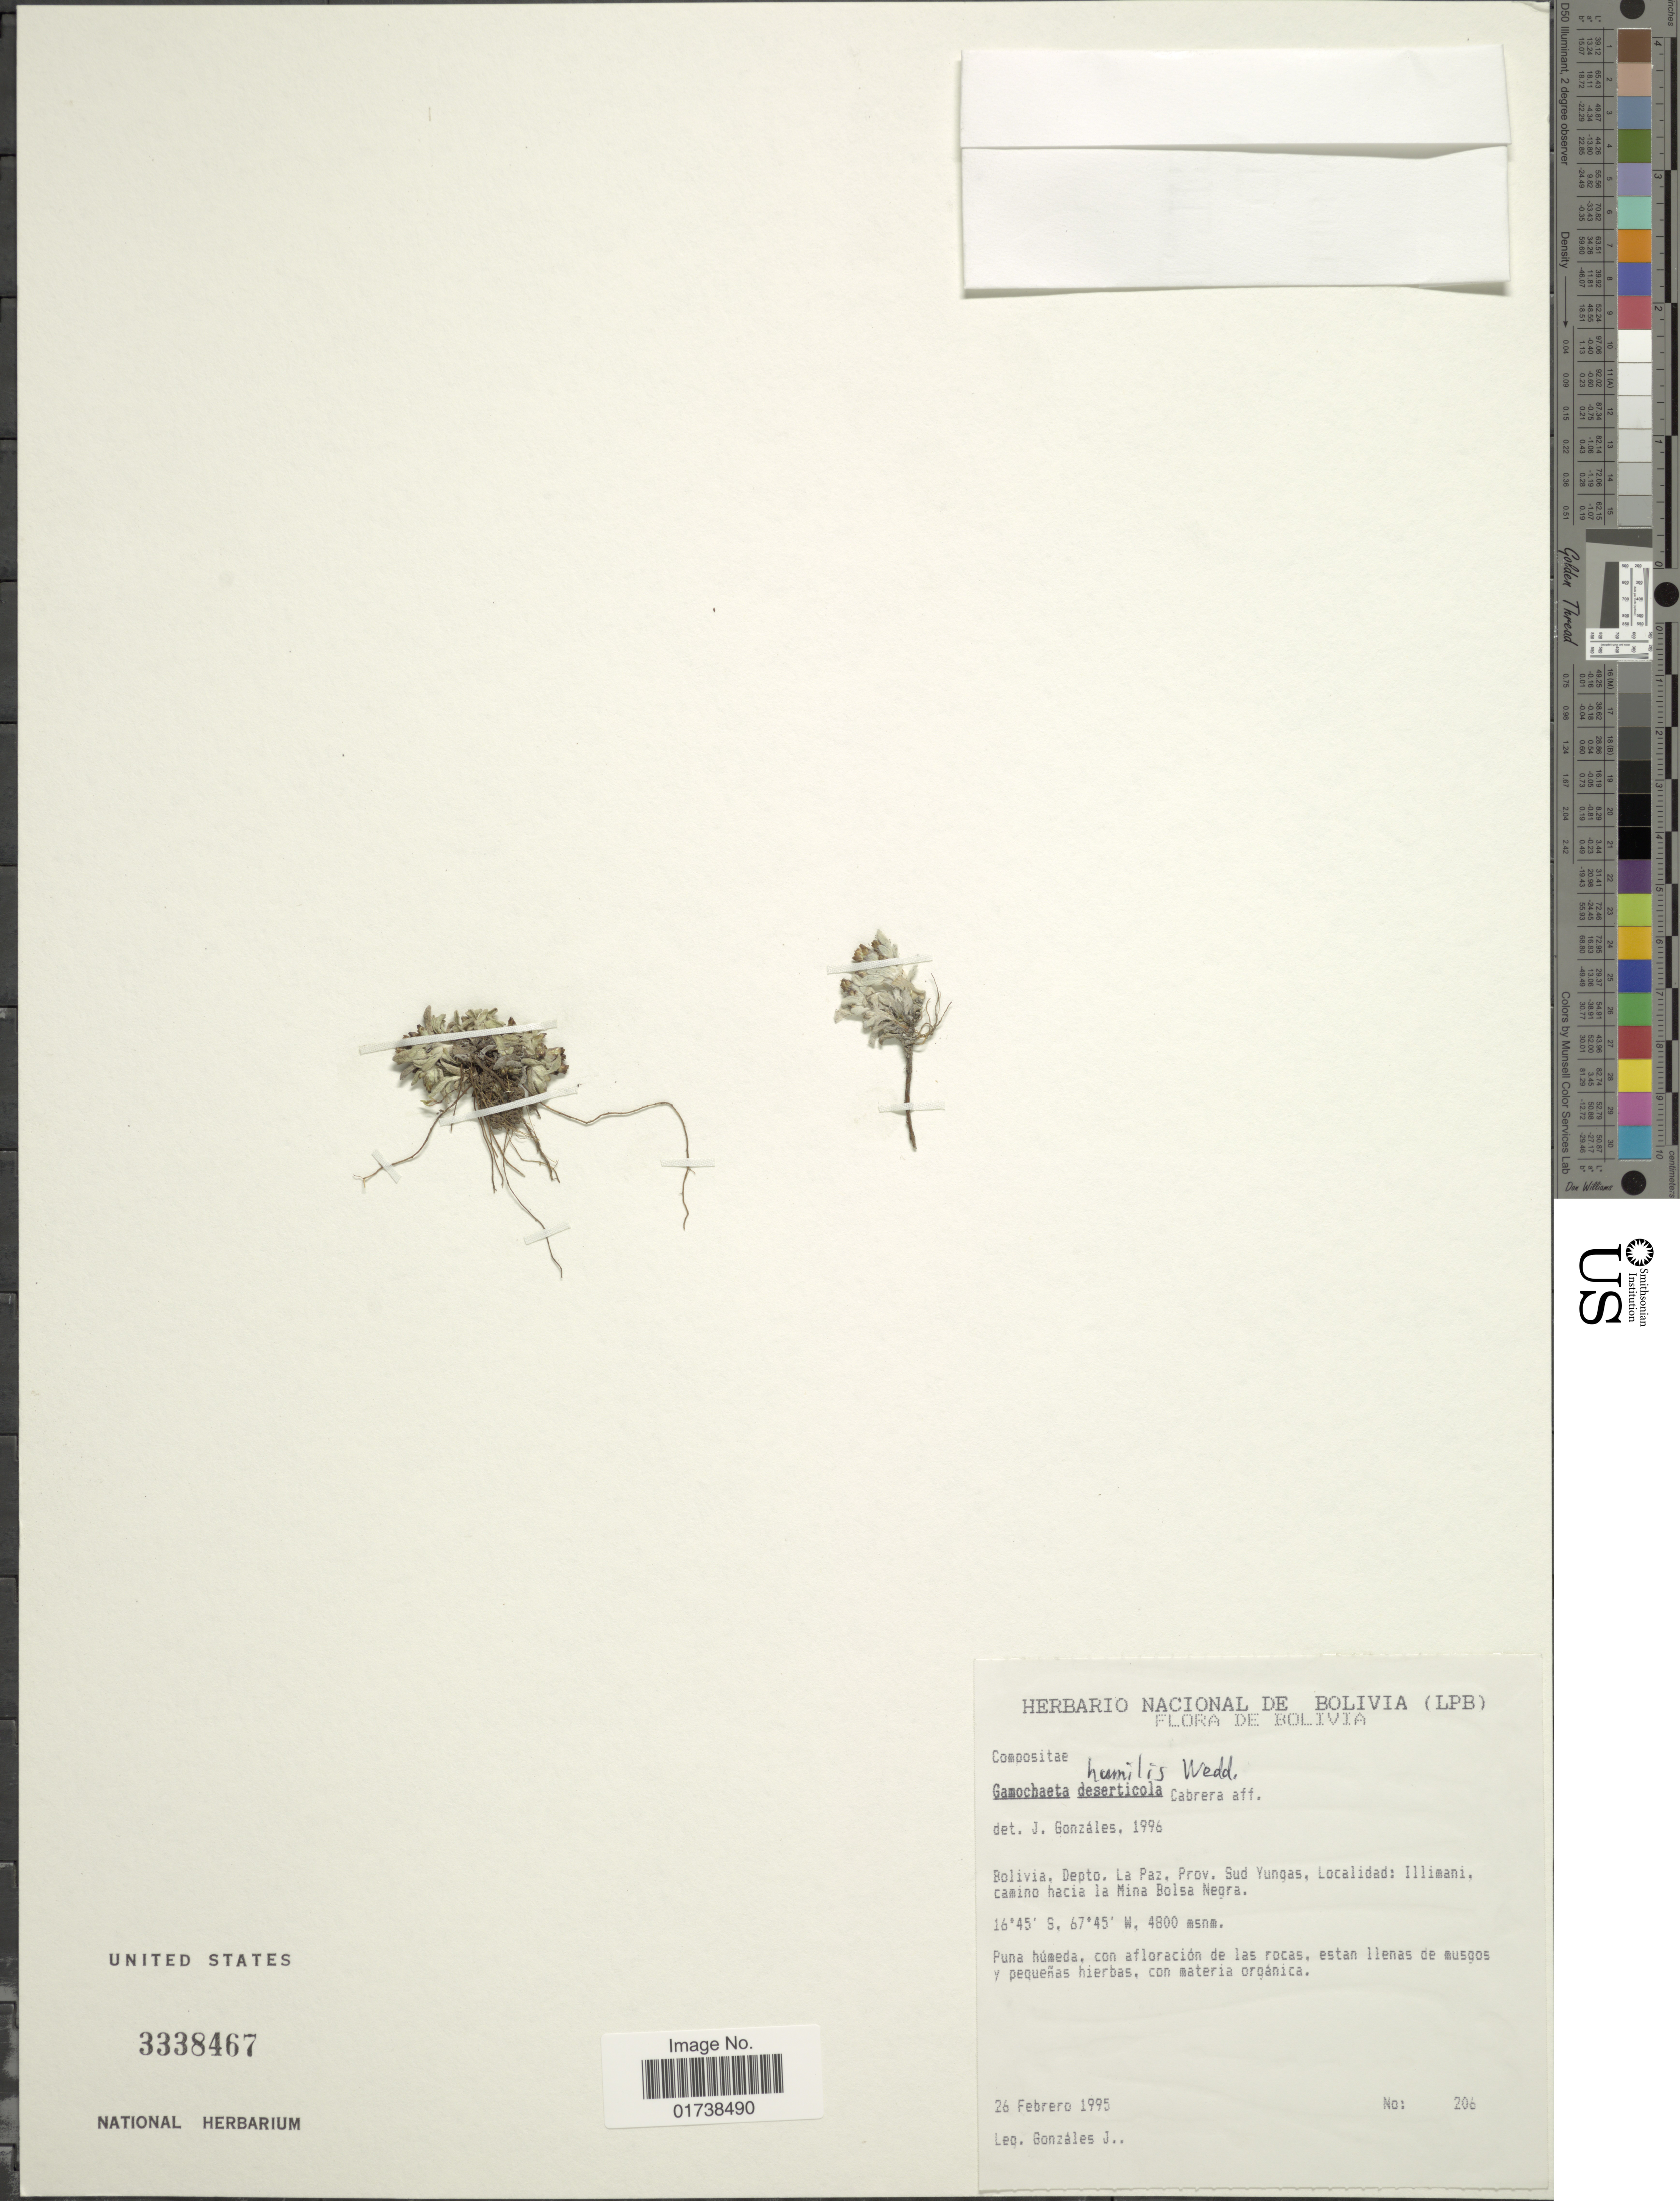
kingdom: Plantae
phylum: Tracheophyta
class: Magnoliopsida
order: Asterales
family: Asteraceae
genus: Gamochaeta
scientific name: Gamochaeta humilis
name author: Wedd.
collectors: J. Gonzales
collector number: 206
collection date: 1995-02-26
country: Bolivia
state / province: La Paz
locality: Prov. Sud Yungas, Illimani, camino hacia la Mina Bolsa Negra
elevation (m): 4800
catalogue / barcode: US 3338467